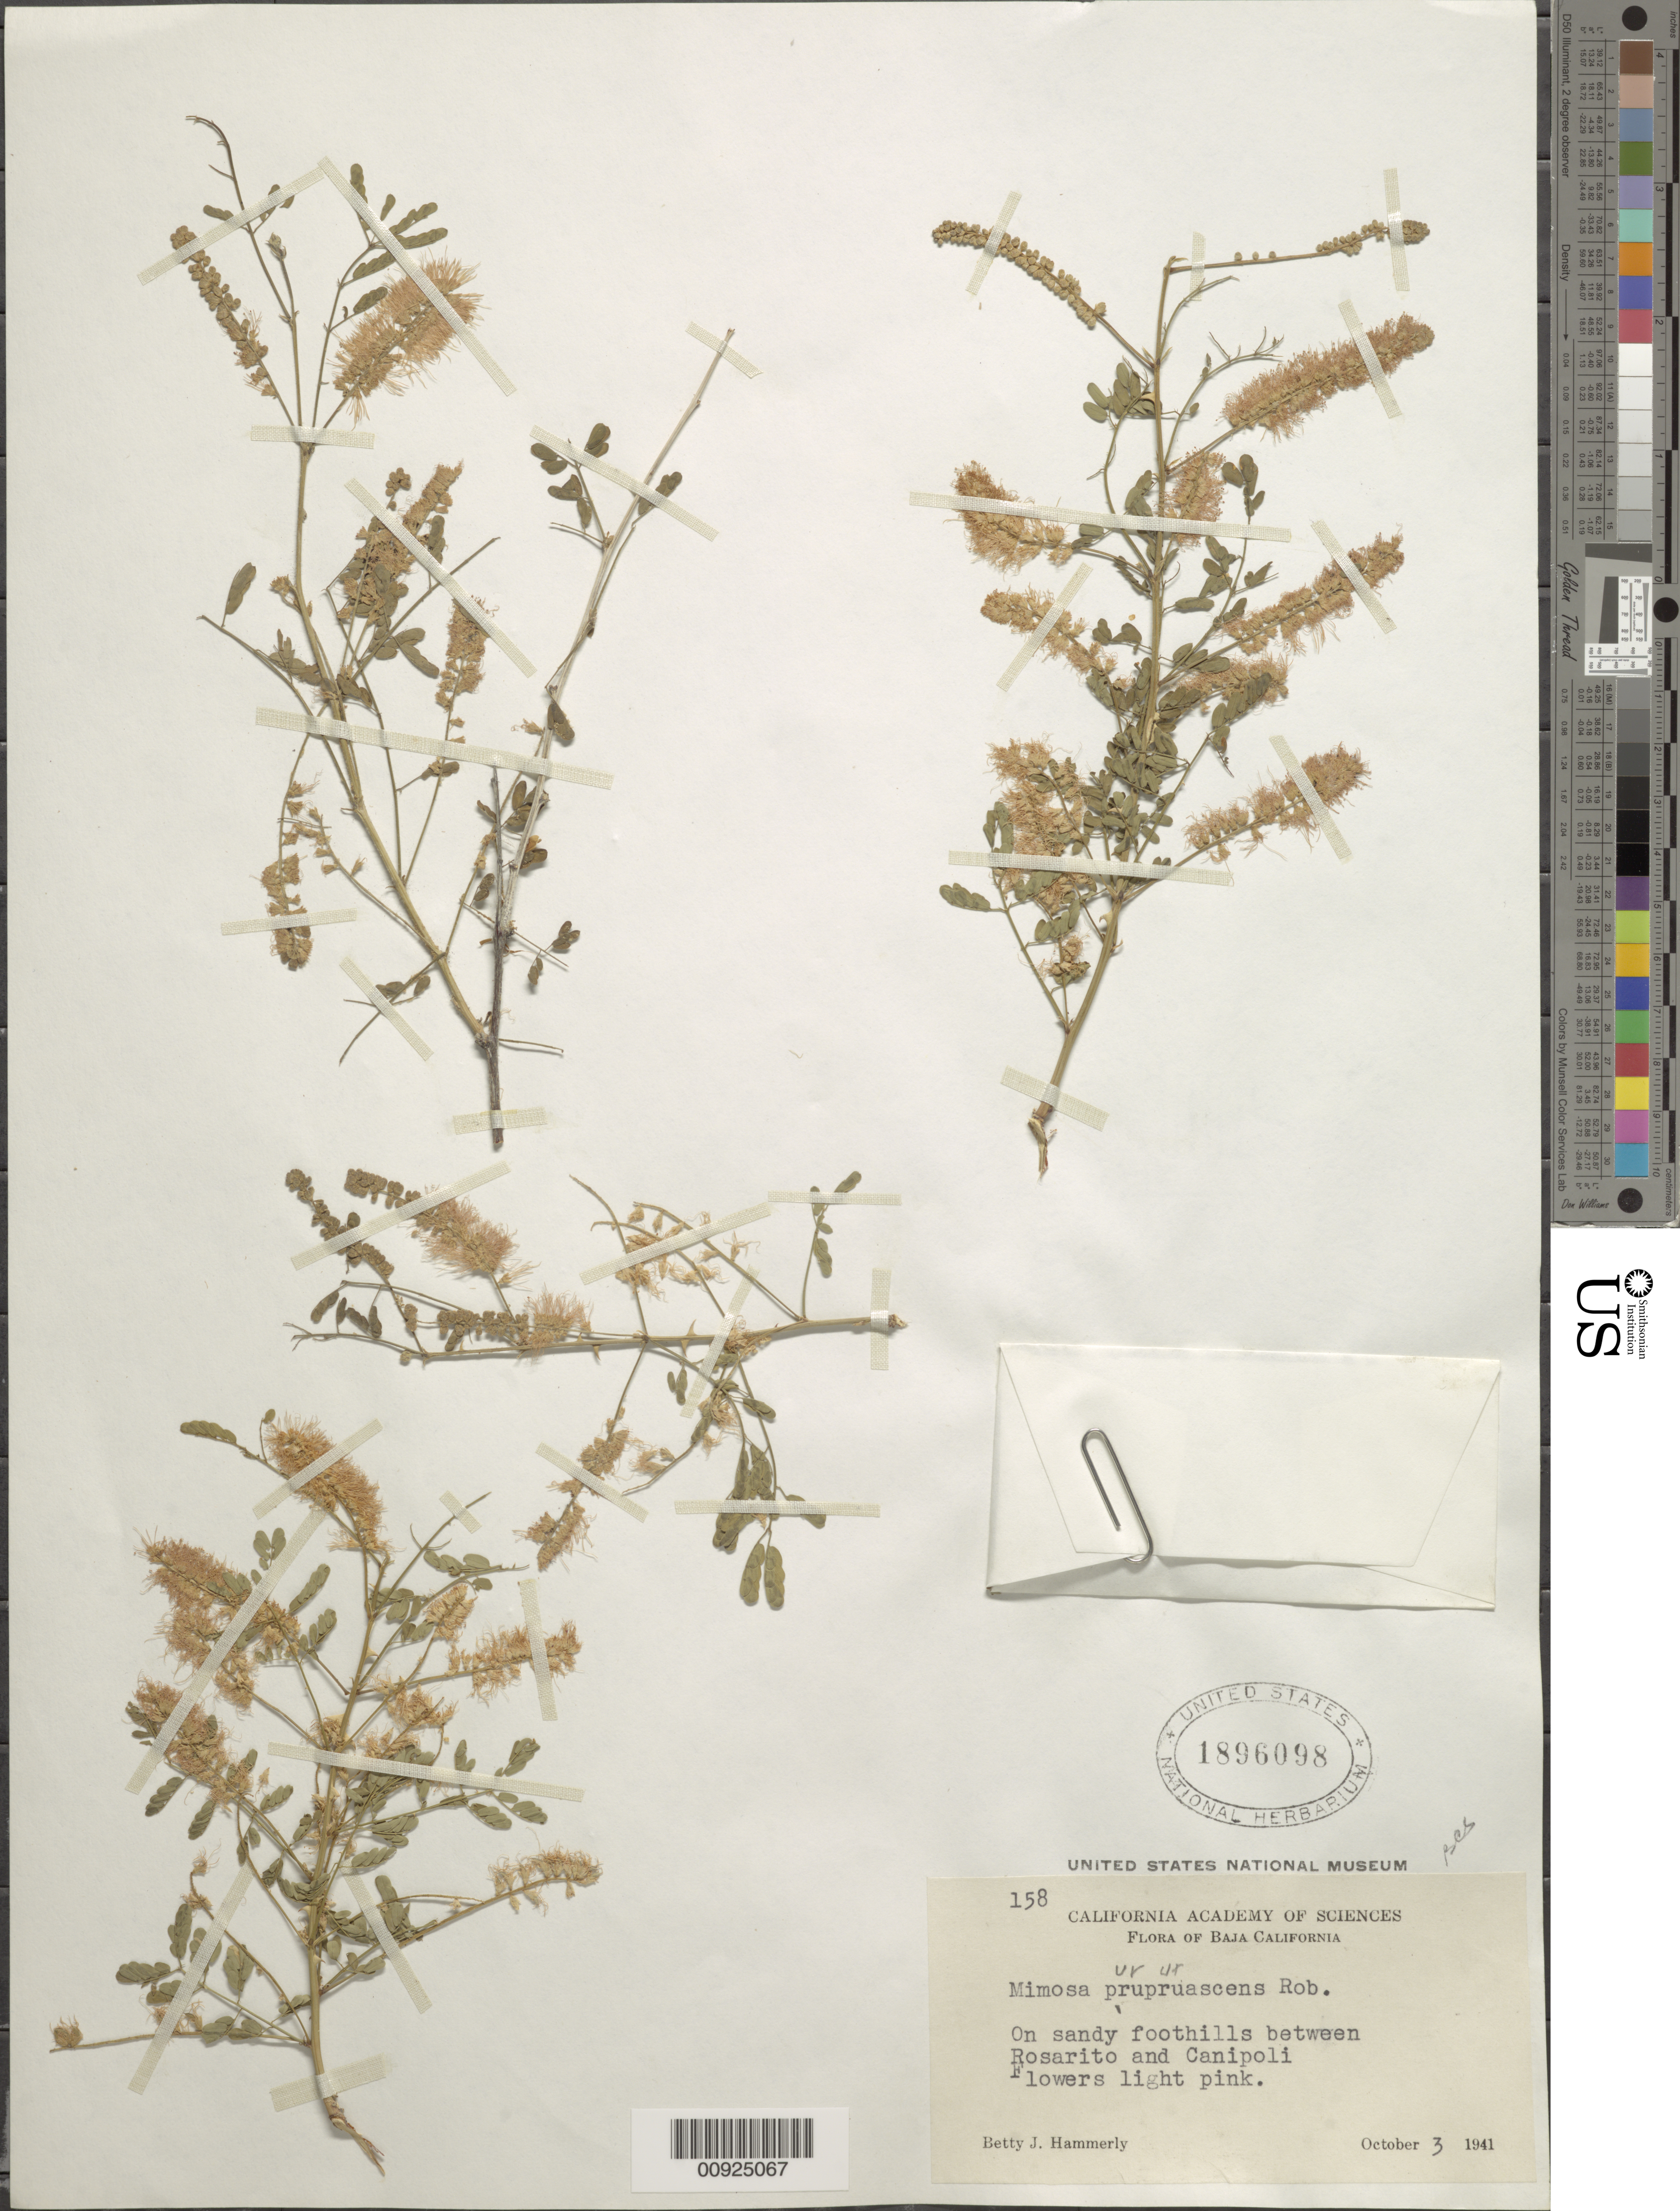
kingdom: Plantae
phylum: Tracheophyta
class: Magnoliopsida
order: Fabales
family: Fabaceae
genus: Mimosa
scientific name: Mimosa purpurascens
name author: B.L. Rob.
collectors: B. J. Hammerly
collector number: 158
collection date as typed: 03 Oct 1941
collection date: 1941-10-03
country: Mexico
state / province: Baja California Sur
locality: Between Rosarito and Canipoli [sic, correct spelling Canipole].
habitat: On sandy foothills.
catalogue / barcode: US 1896098